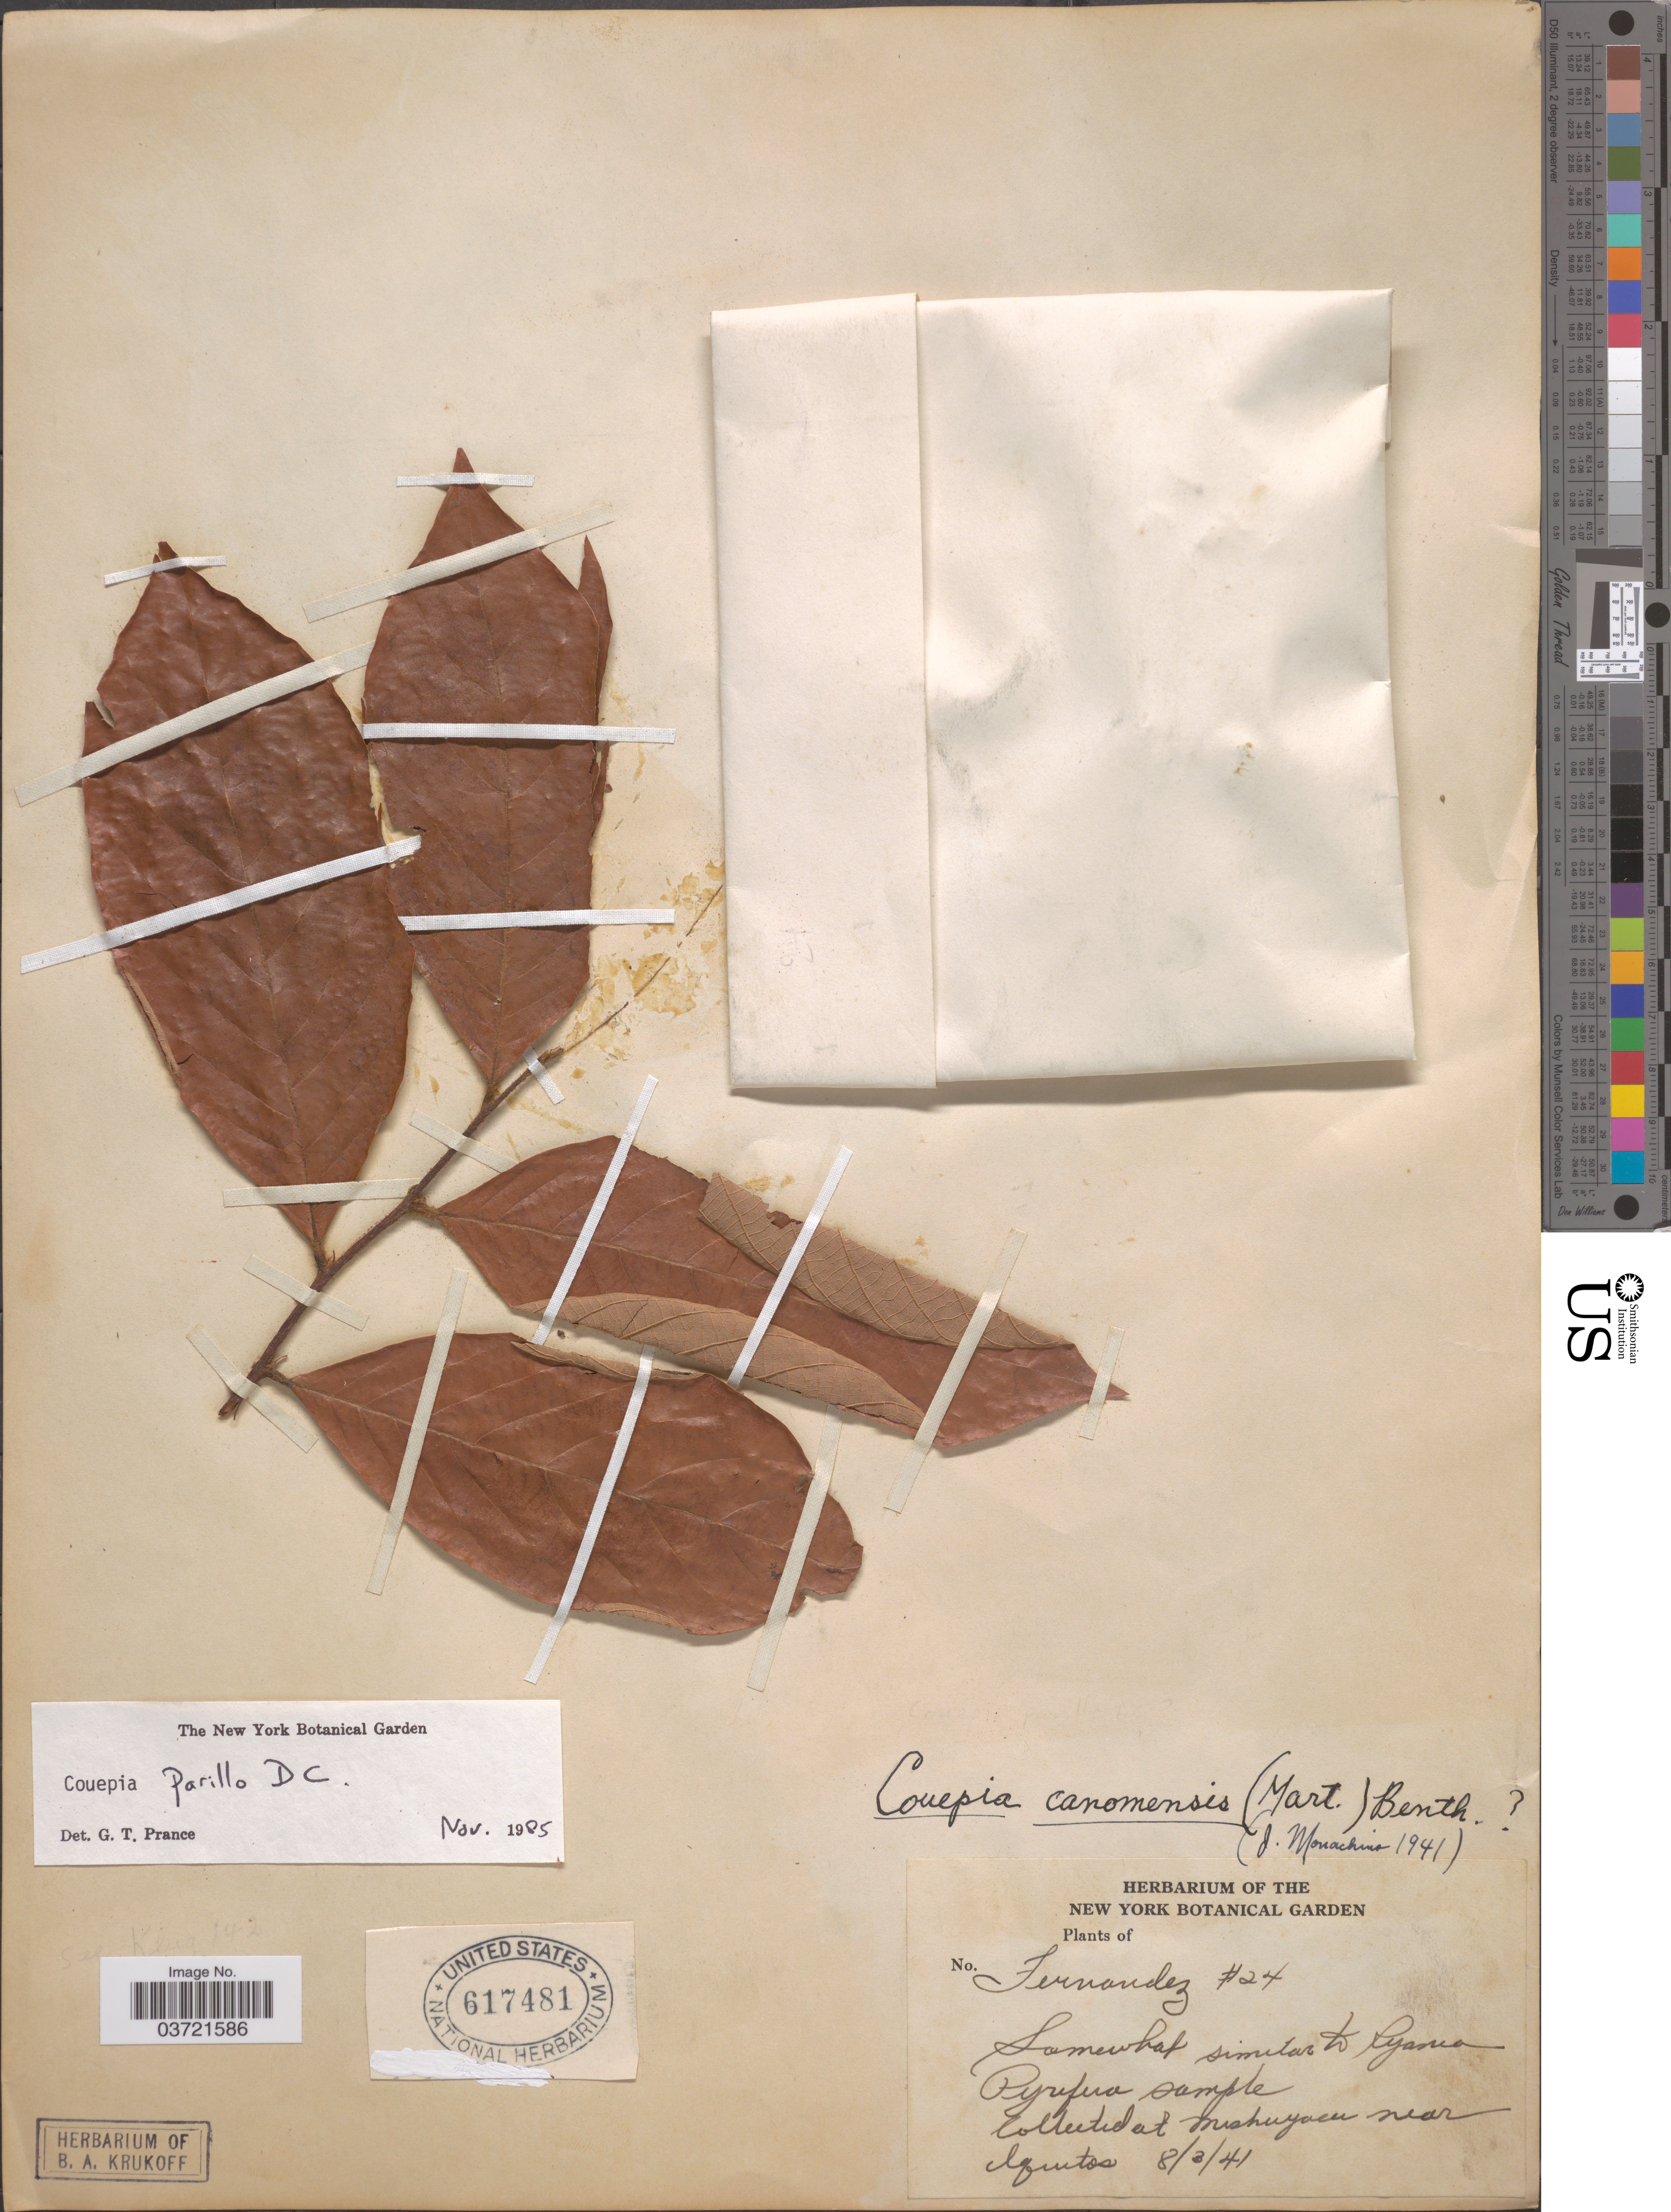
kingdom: Plantae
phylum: Tracheophyta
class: Magnoliopsida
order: Malpighiales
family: Chrysobalanaceae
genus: Gaulettia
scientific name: Gaulettia parillo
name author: (DC.) Sothers & Prance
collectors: -- Fernandez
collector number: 24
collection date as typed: Transcribed d/m/y: 8/3/41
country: Peru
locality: At Mishuyacu near Iquitos.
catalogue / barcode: US 617481